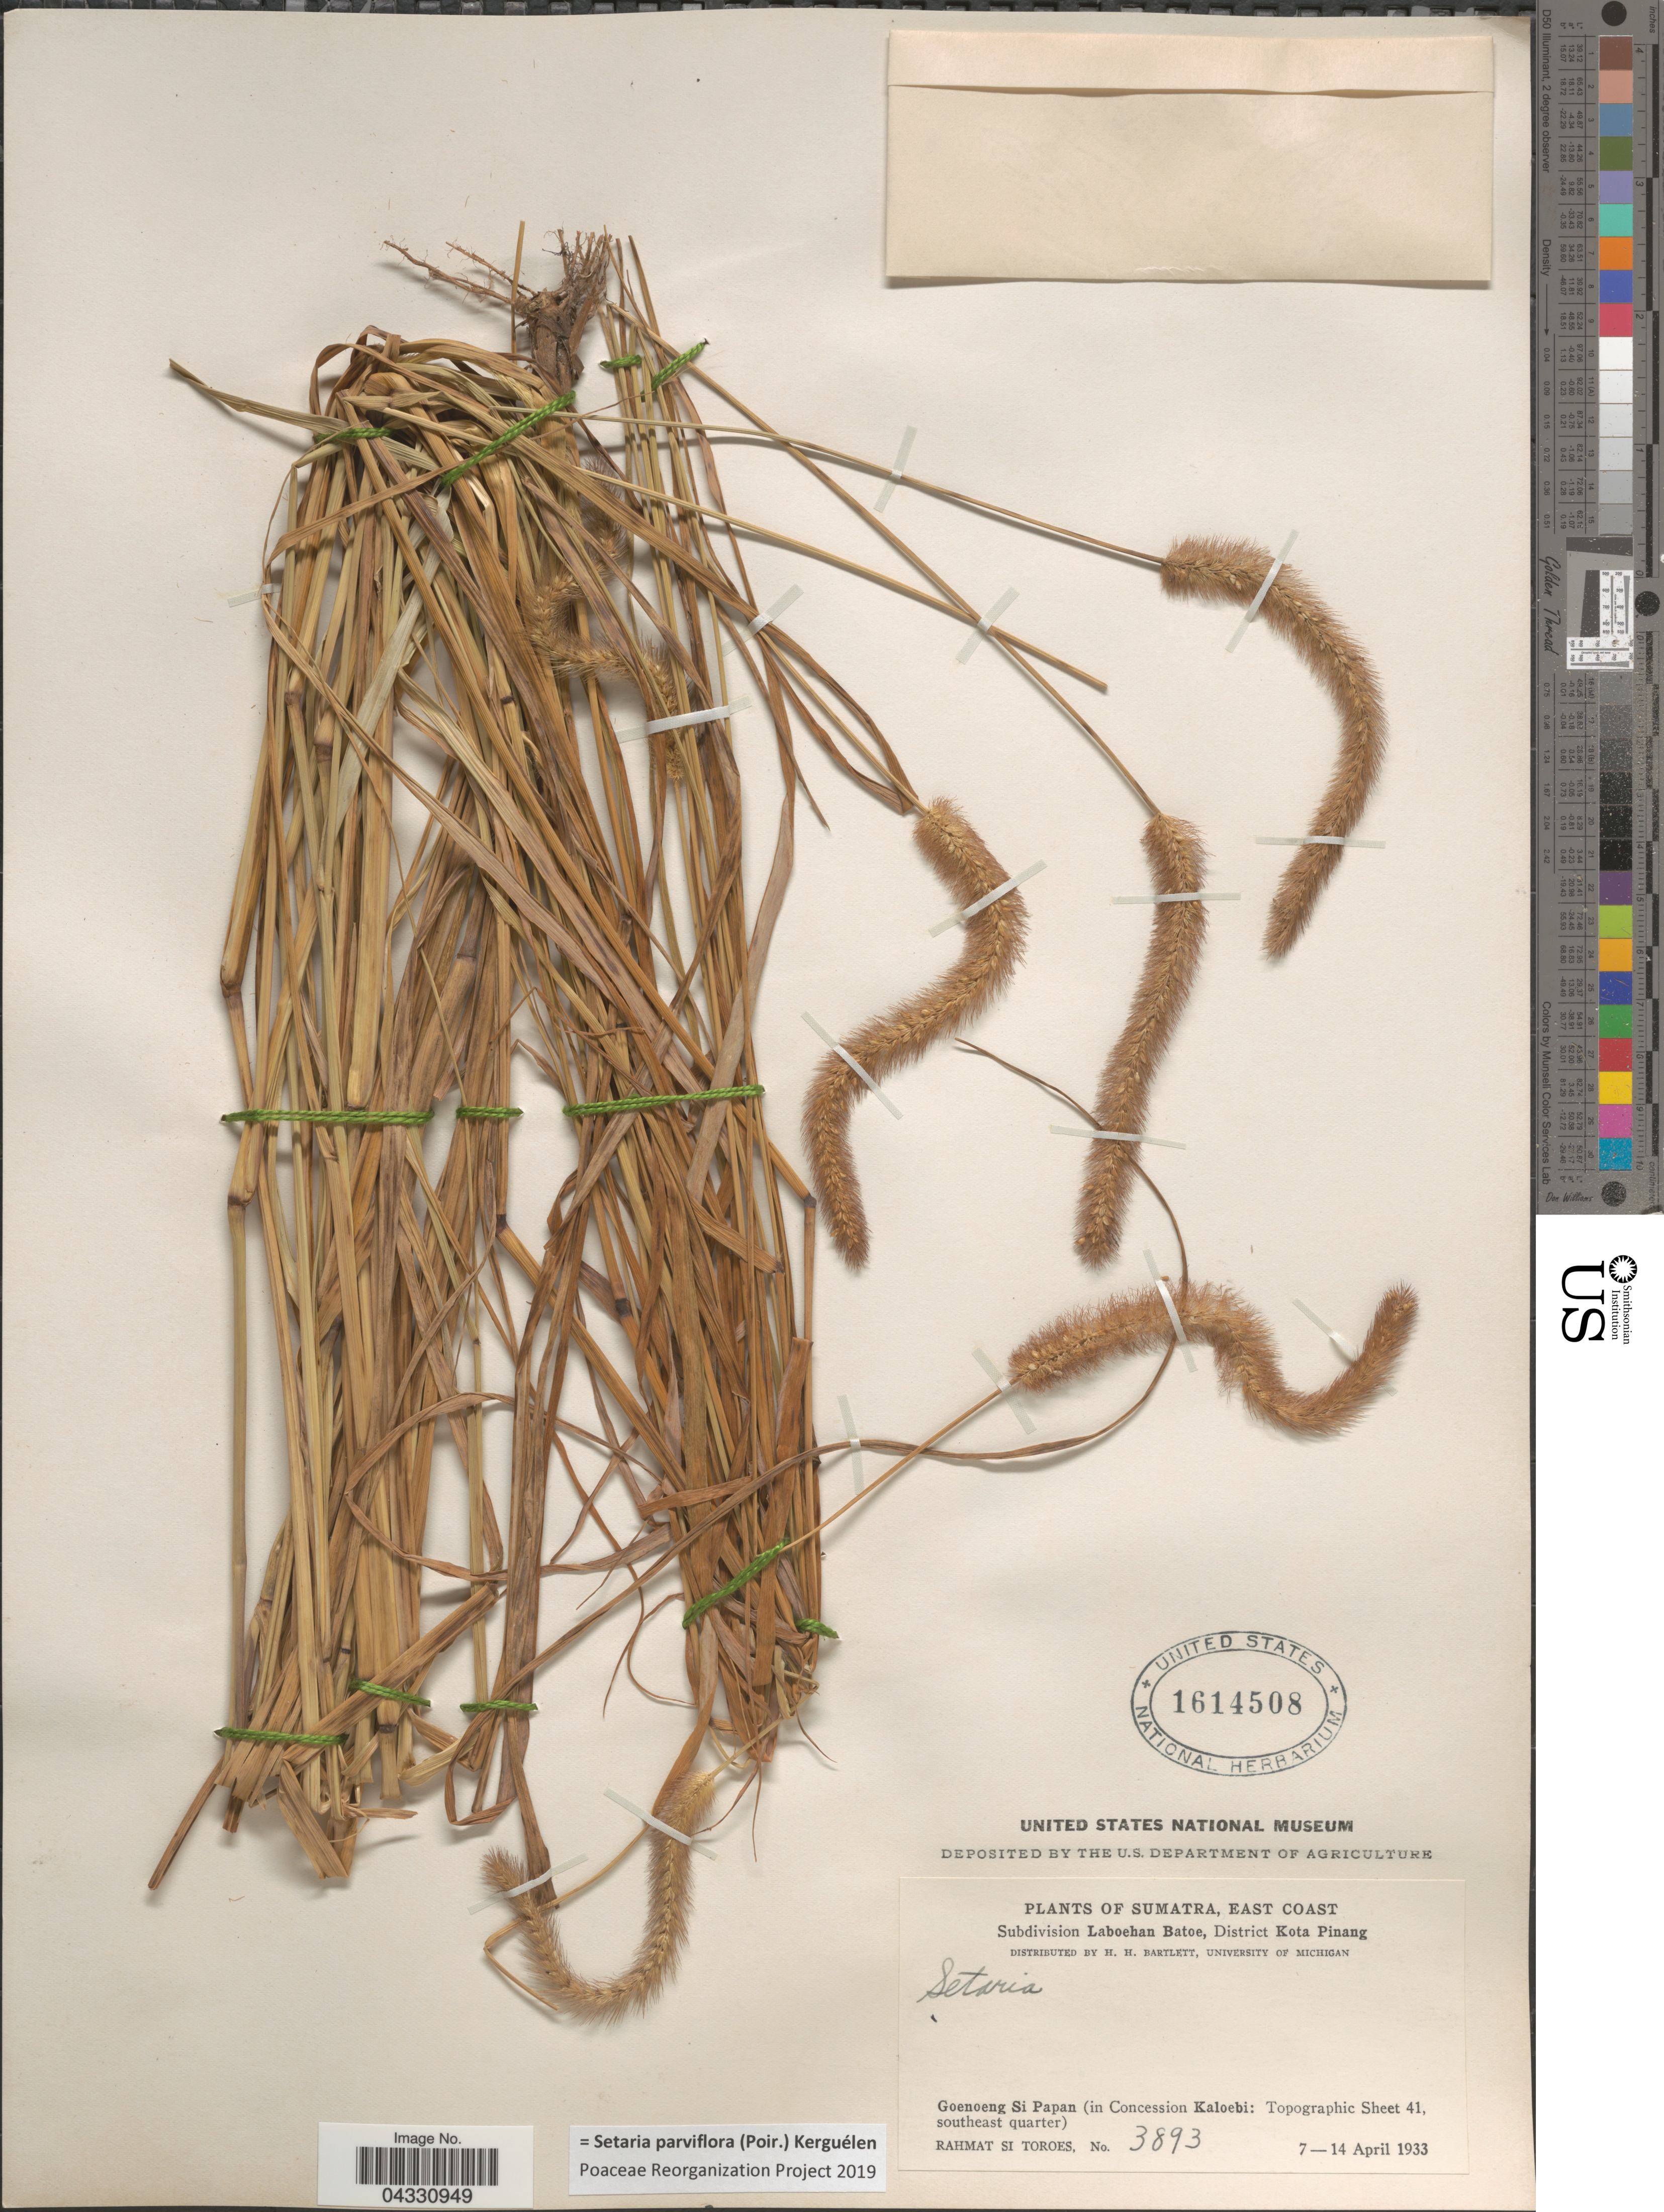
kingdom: Plantae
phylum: Tracheophyta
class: Liliopsida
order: Poales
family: Poaceae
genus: Setaria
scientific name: Setaria parviflora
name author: (Poir.) Kerguélen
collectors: Rahmat Si Boeea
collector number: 3893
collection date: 1933-04-07/1933-04-14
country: Indonesia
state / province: Sumatra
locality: East Coast. Subdivision Laboehan Batoe, District Kota Pinang. Goenoeng Si Papan (in Concession Kaloebi: Topographic Sheet 41, southeast quarter).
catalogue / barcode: US 1614508